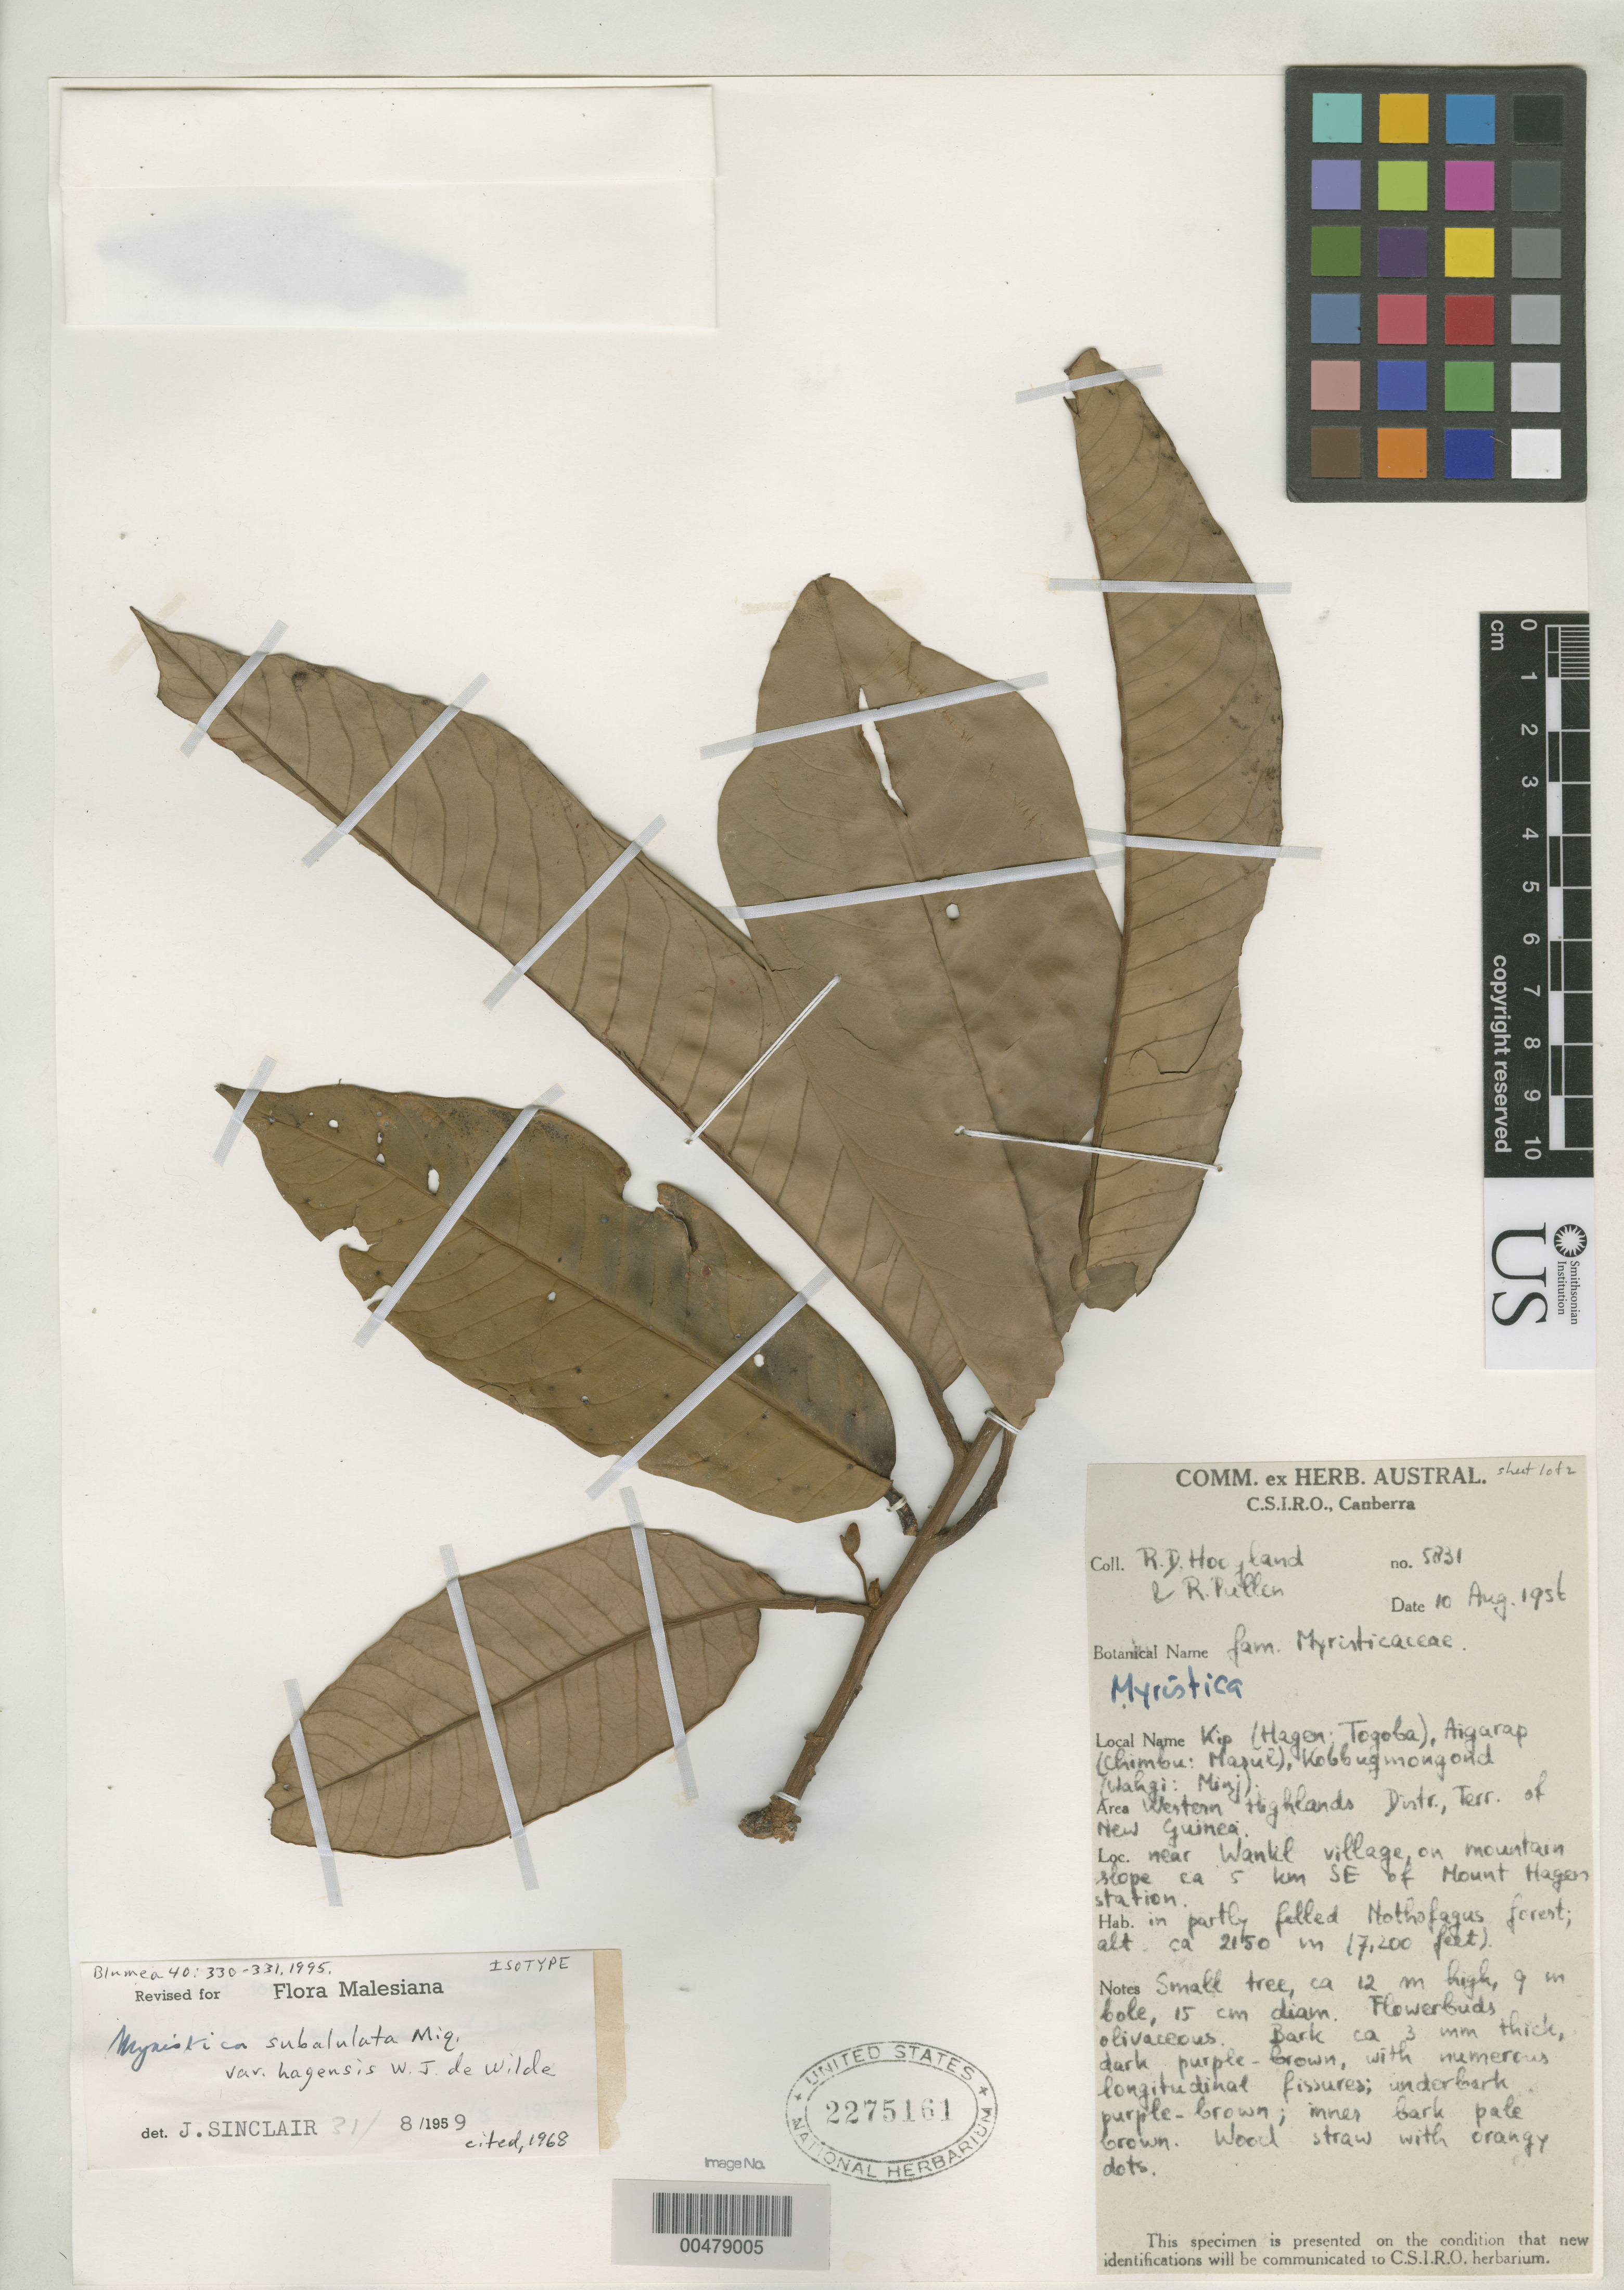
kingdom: Plantae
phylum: Tracheophyta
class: Magnoliopsida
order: Magnoliales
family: Myristicaceae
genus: Myristica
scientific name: Myristica subalulata var. hagensis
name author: W.J. de Wilde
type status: Isotype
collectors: R. D. Hoogland & R. Pullen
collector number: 5831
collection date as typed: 10 Aug 1956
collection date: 1956-08-10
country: Papua New Guinea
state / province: Western Highlands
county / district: Mount Hagen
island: New Guinea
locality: Near Wankl village on mountain slope, ca. 5 km SE of Mount Hagen Station.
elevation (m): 2150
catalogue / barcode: US 2275161